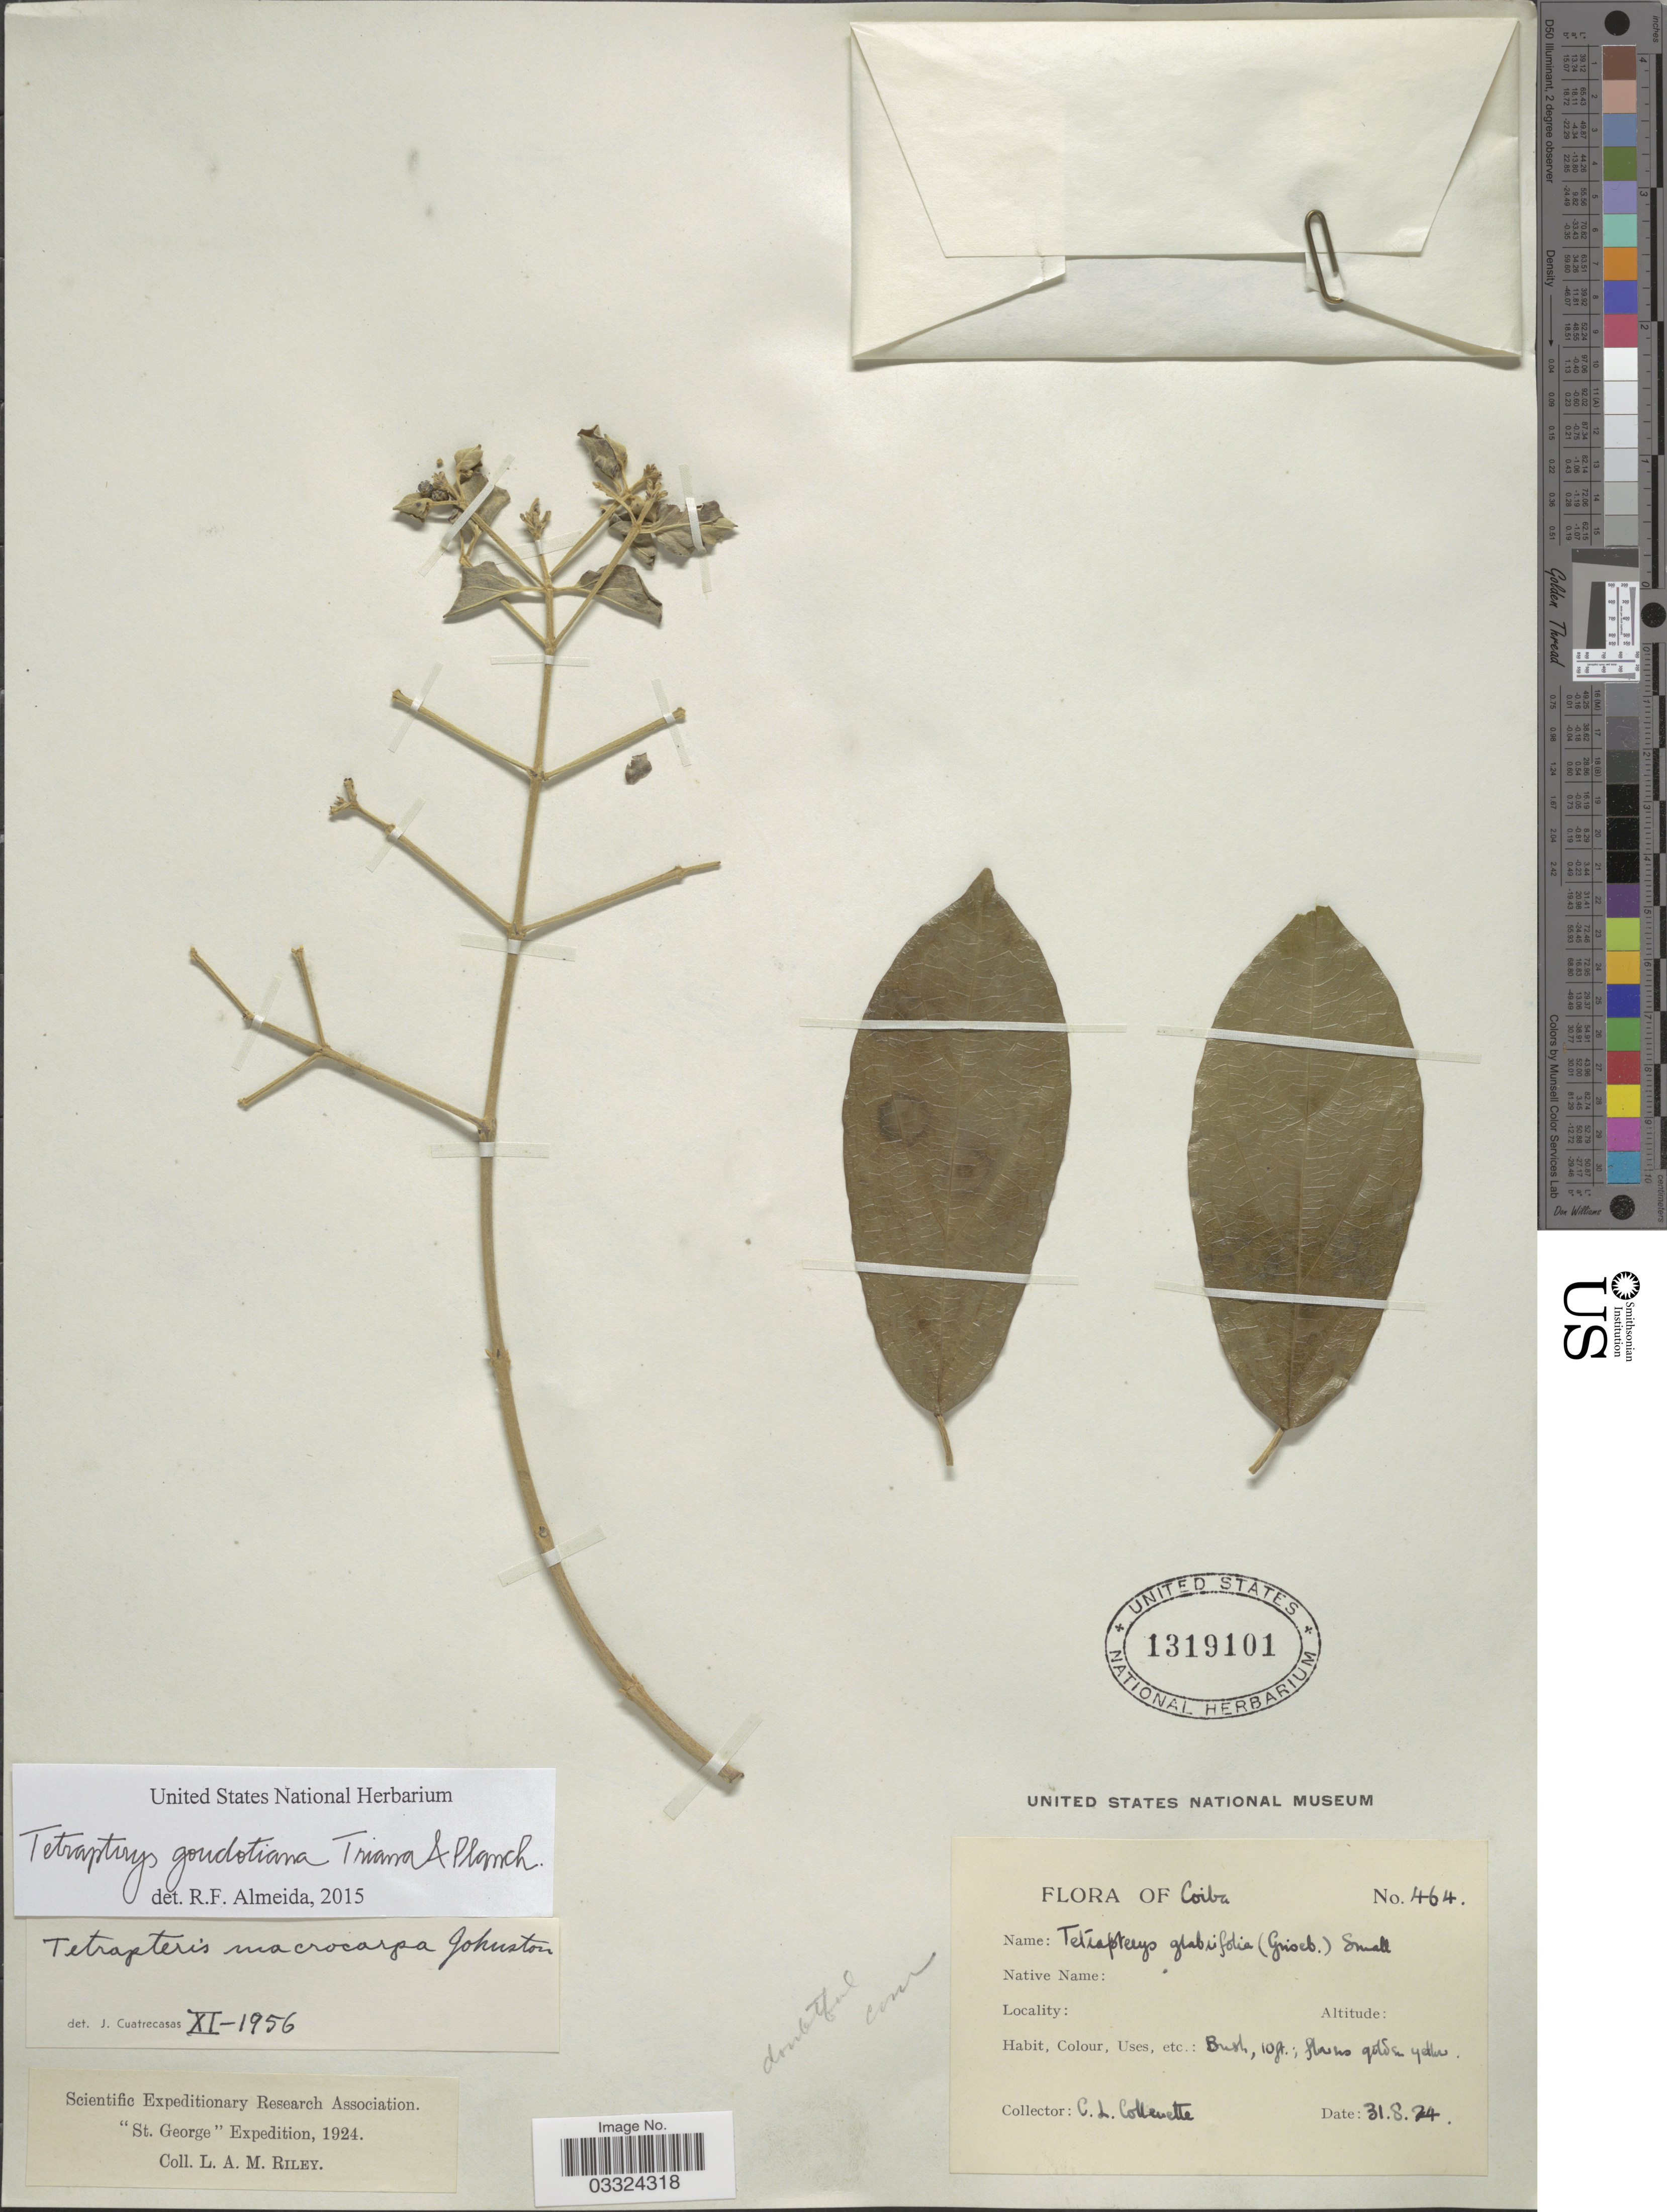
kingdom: Plantae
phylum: Tracheophyta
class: Magnoliopsida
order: Malpighiales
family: Malpighiaceae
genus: Tetrapterys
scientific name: Tetrapterys goudotiana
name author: Triana & Planch.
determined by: De Almeida, R. F., (HUEFS), Universidade Estadual de Feira de Santana (BRAZIL)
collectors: C. Collenette & L. A. M. Riley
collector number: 464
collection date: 1924-08-31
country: Panama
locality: Coiba. St. George [unsure placement]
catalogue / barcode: US 1319101